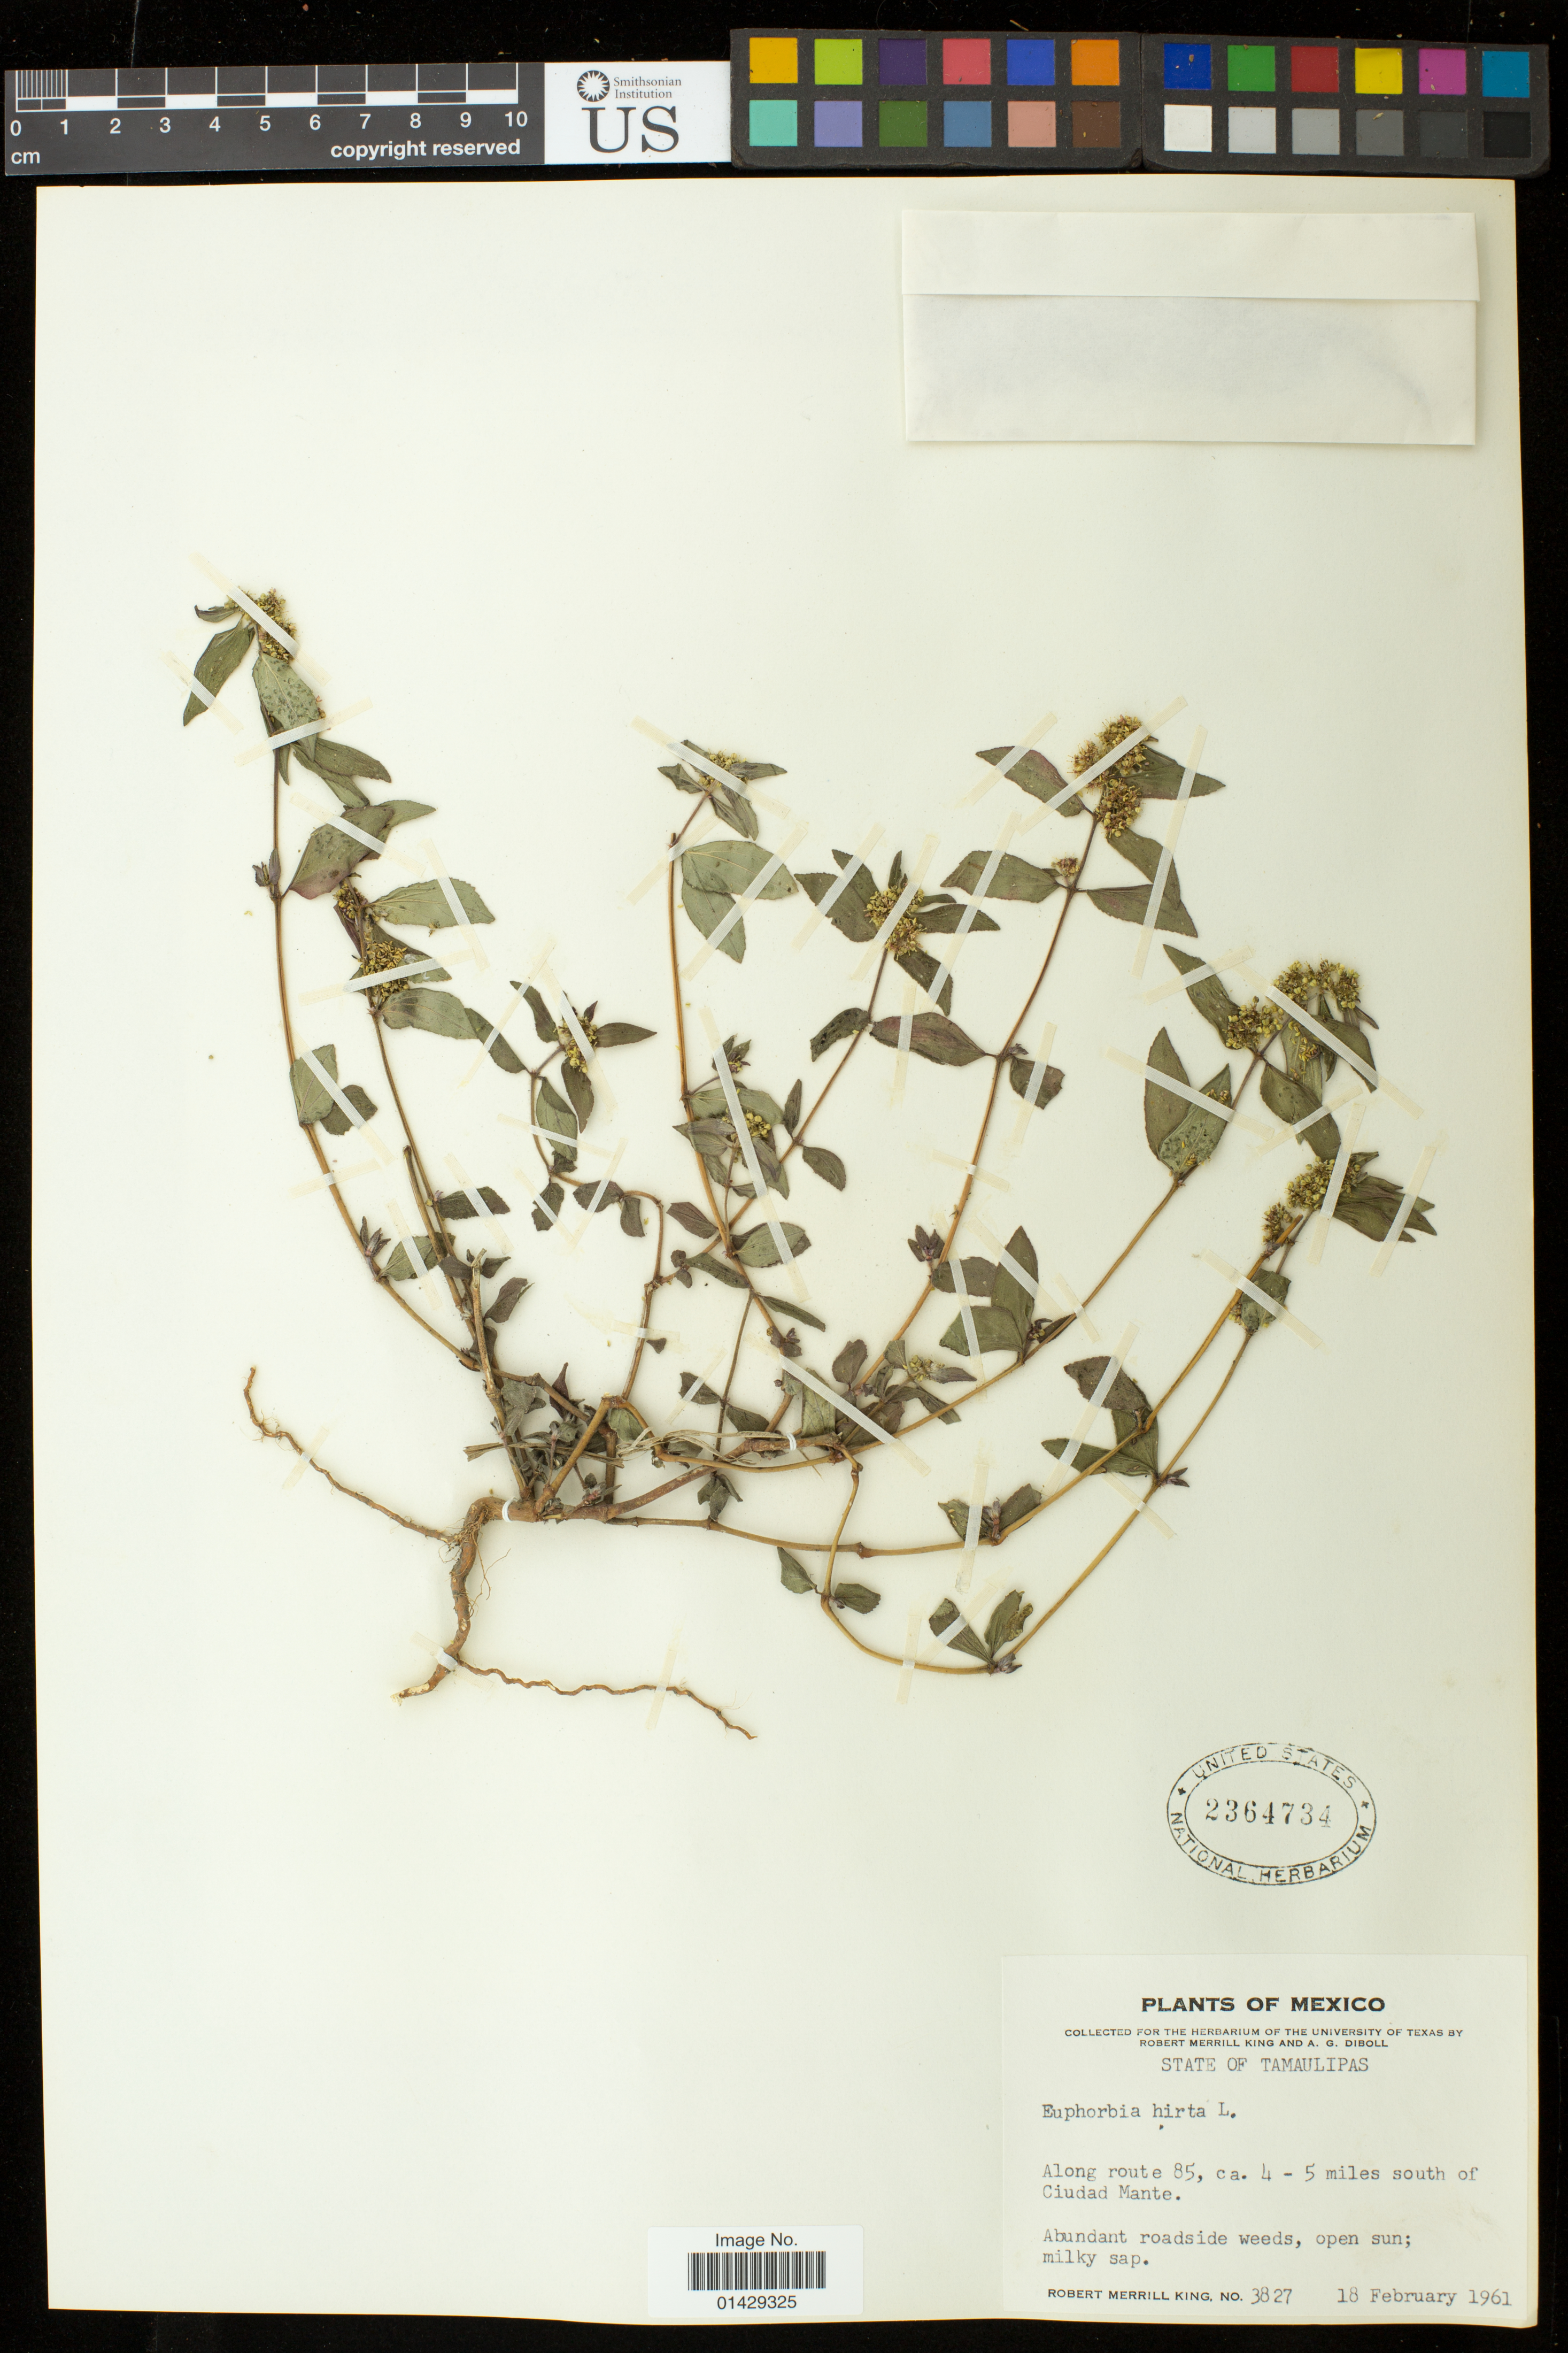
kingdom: Plantae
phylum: Tracheophyta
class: Magnoliopsida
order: Malpighiales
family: Euphorbiaceae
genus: Euphorbia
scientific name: Euphorbia hirta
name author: L.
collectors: R. M. King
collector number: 3827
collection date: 1961-02-18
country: Mexico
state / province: Tamaulipas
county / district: Mante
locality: Along route 85, ca. 4-5 miles south of Ciudad Mante.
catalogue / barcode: US 2364734